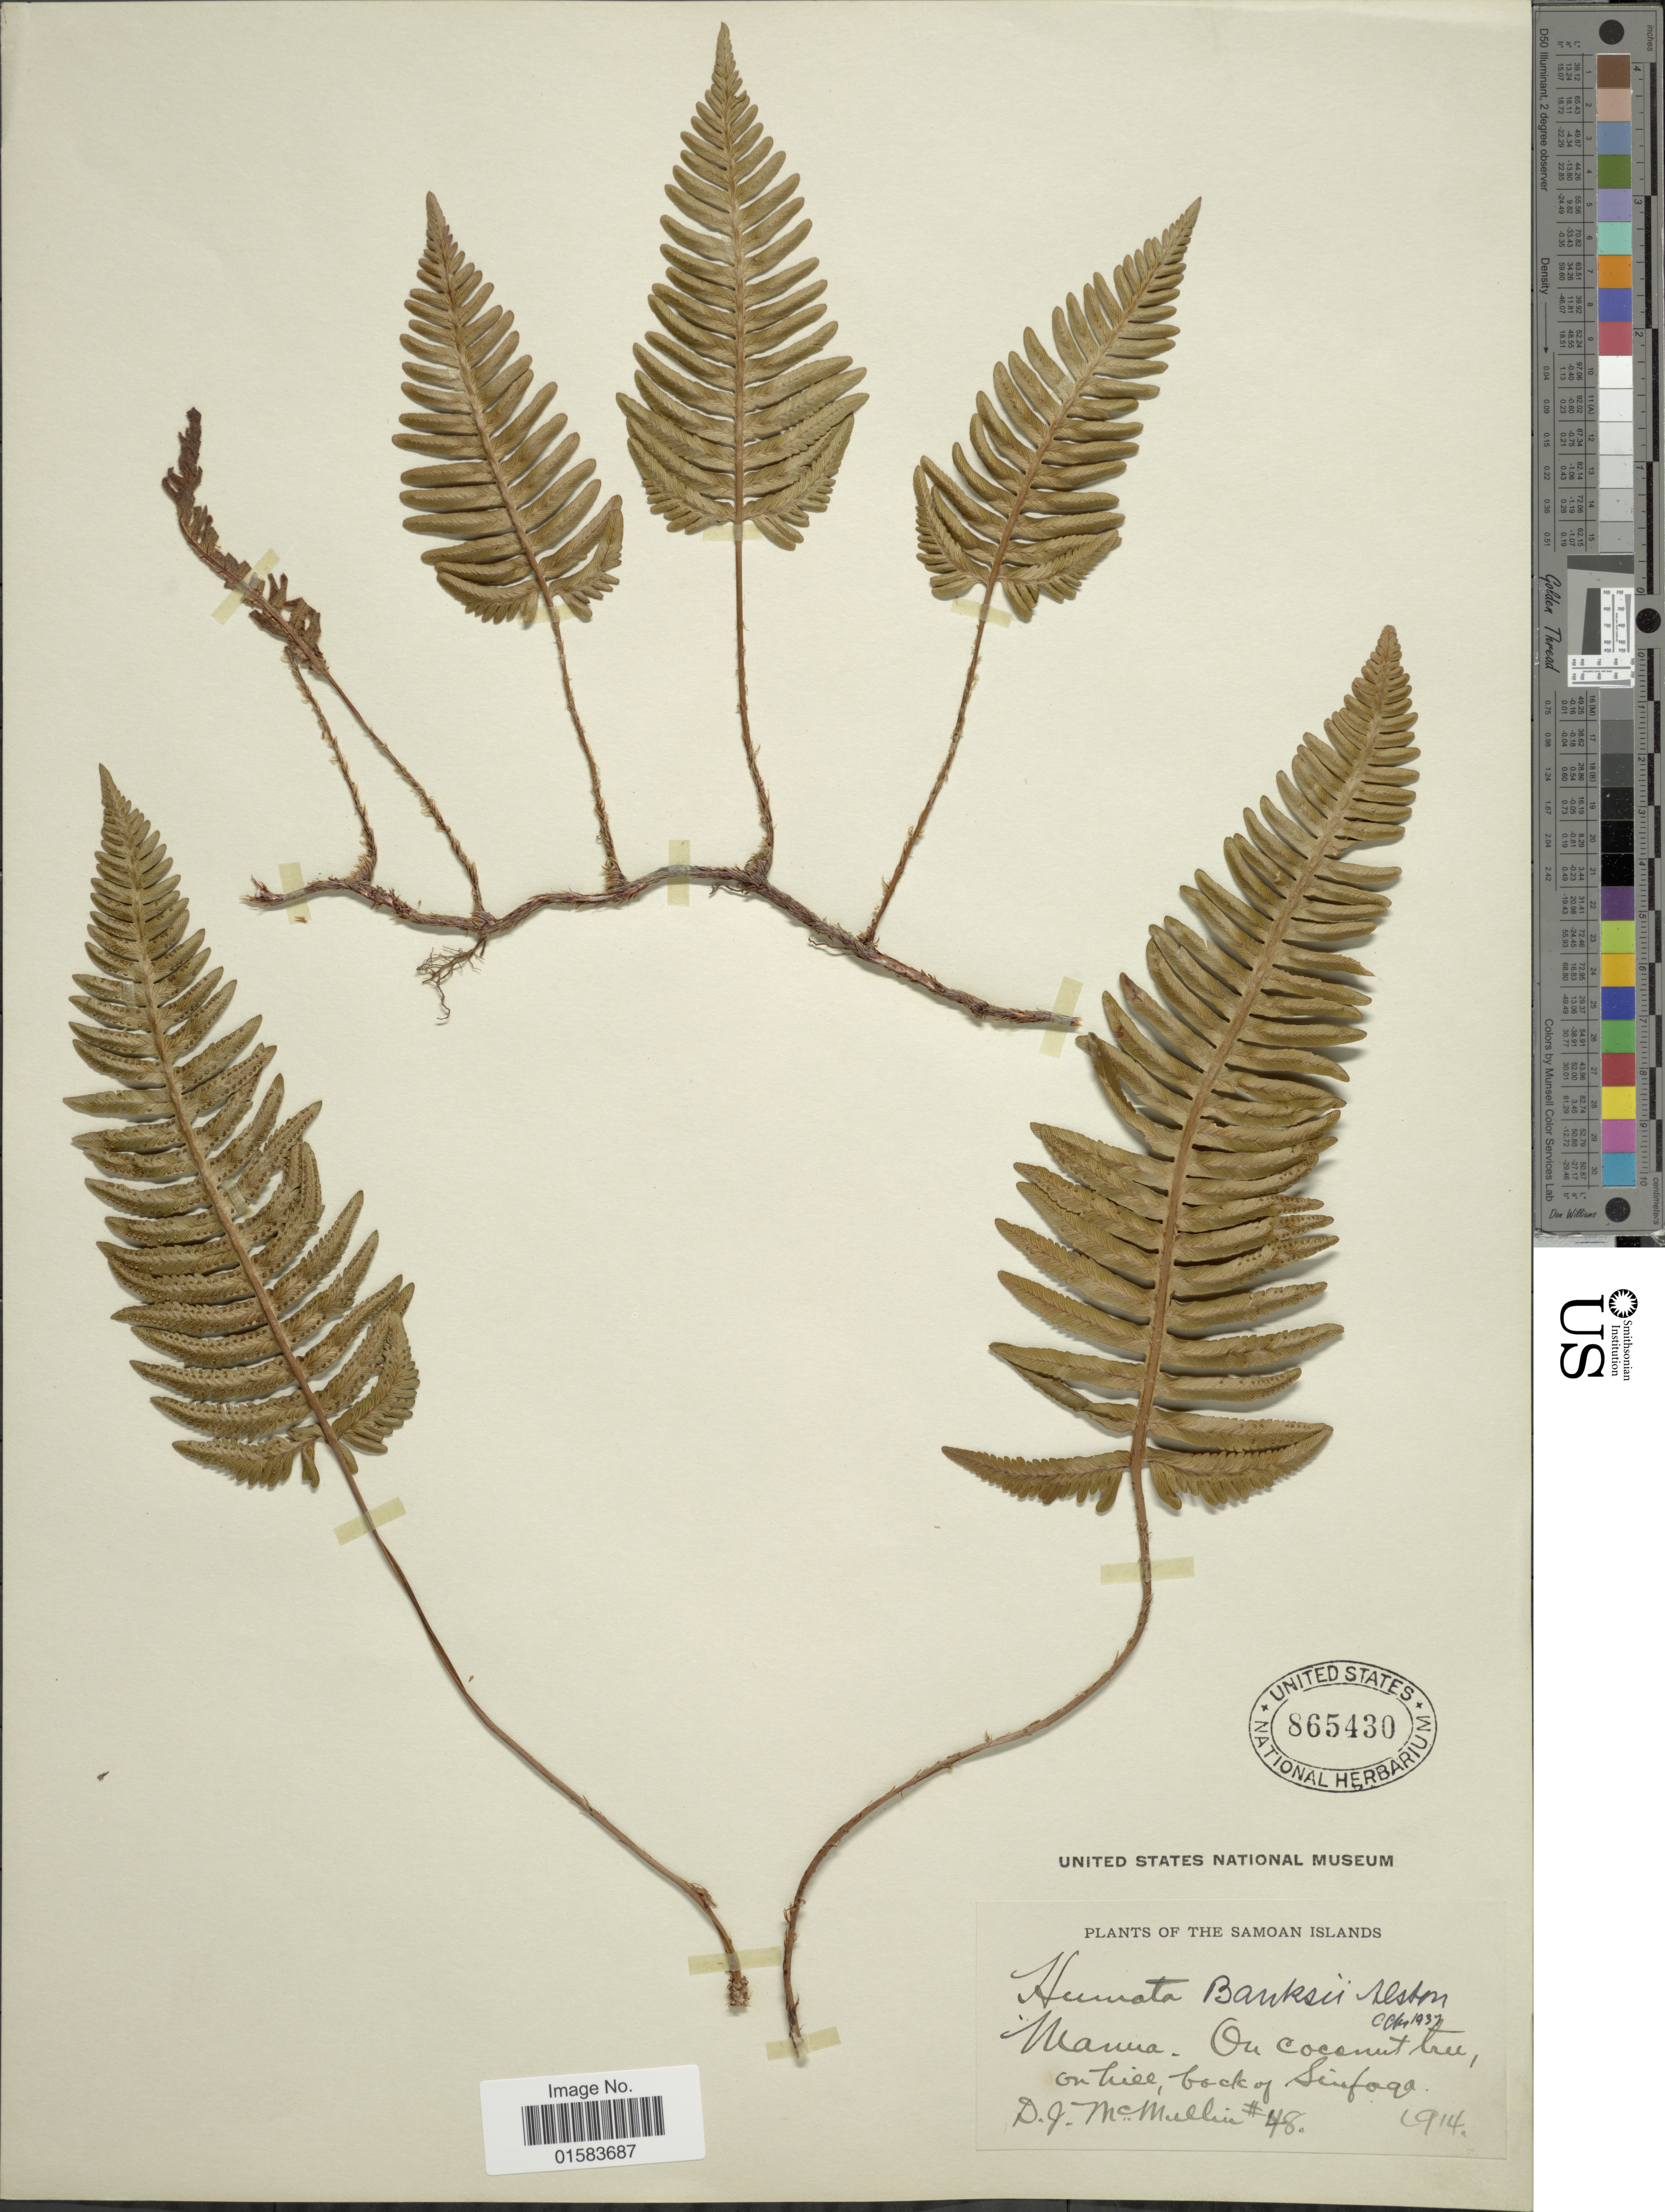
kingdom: Plantae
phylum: Tracheophyta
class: Polypodiopsida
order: Polypodiales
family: Davalliaceae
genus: Davallia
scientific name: Davallia pectinata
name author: Sm.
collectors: D. McMullin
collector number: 48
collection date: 1914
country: American Samoa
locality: The Samoa Islands, Manua, back of Sinfoga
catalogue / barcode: US 865430